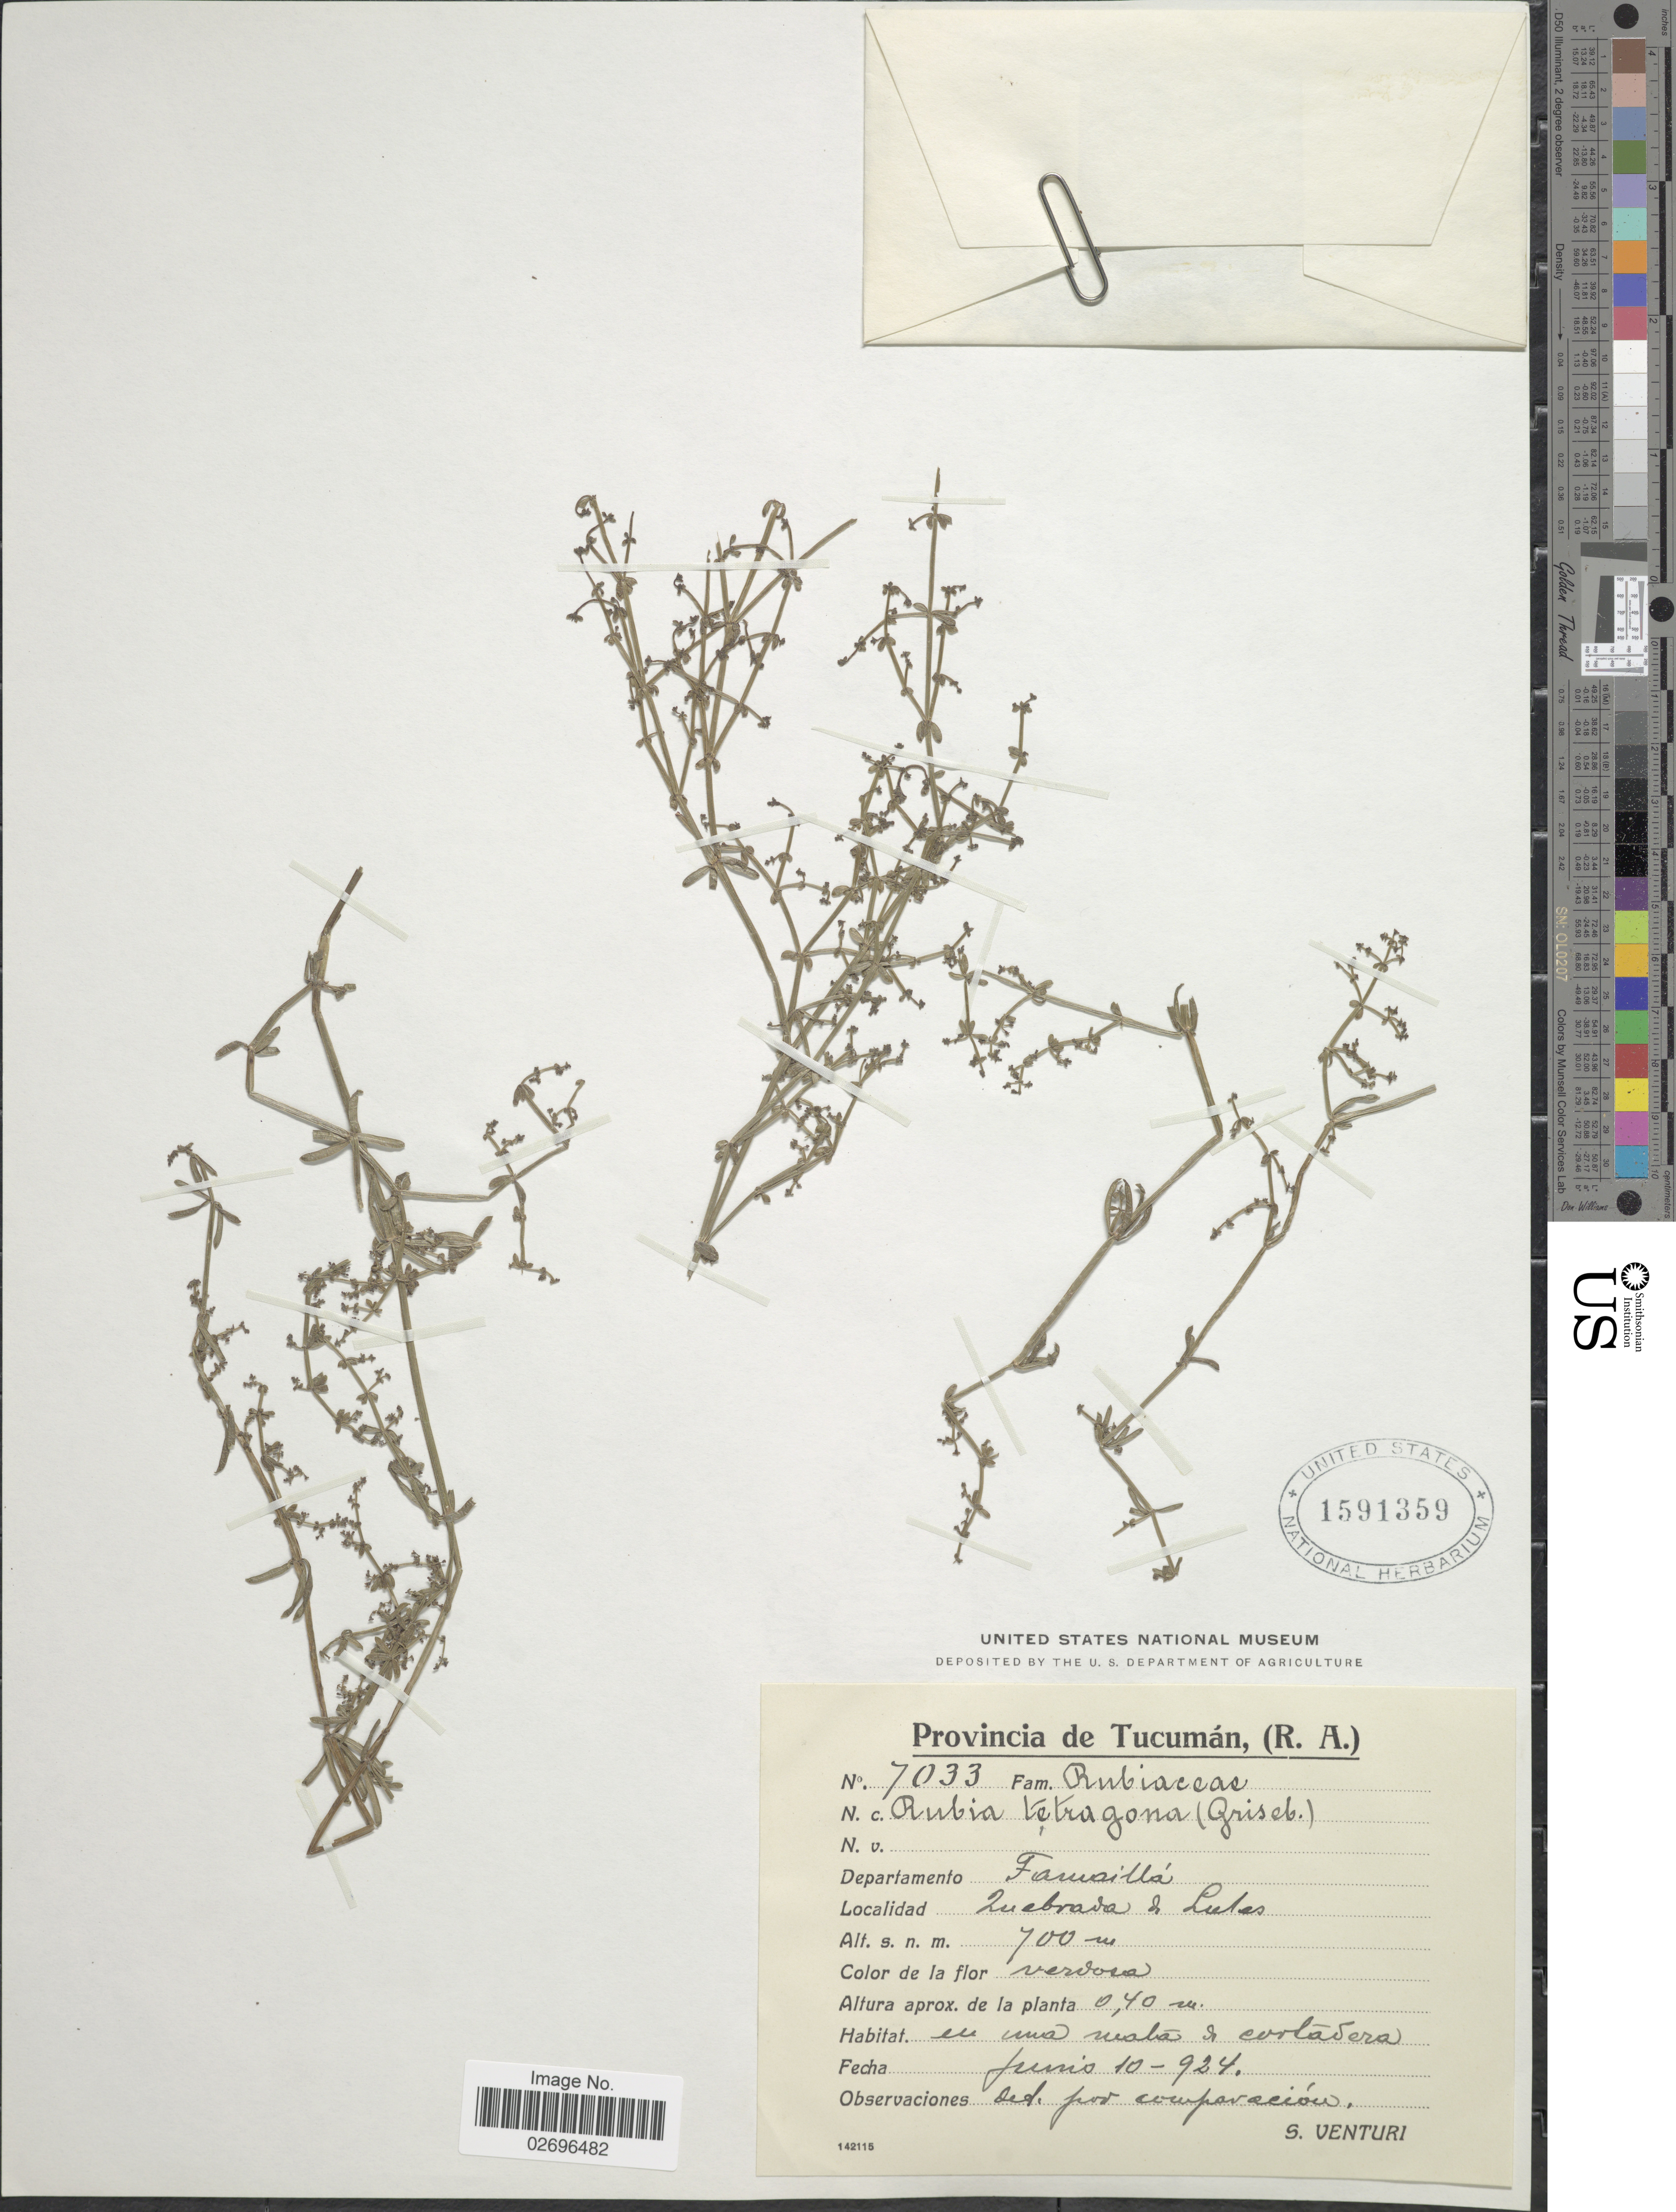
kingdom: Plantae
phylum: Tracheophyta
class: Magnoliopsida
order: Gentianales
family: Rubiaceae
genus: Galium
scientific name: Galium latoramosum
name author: Clos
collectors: S. Venturi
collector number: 7003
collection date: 1924-06-10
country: Argentina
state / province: Tucuman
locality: (R.A.), Departamento Famaillá, Quebrada de Lules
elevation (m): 700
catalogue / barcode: US 1591359